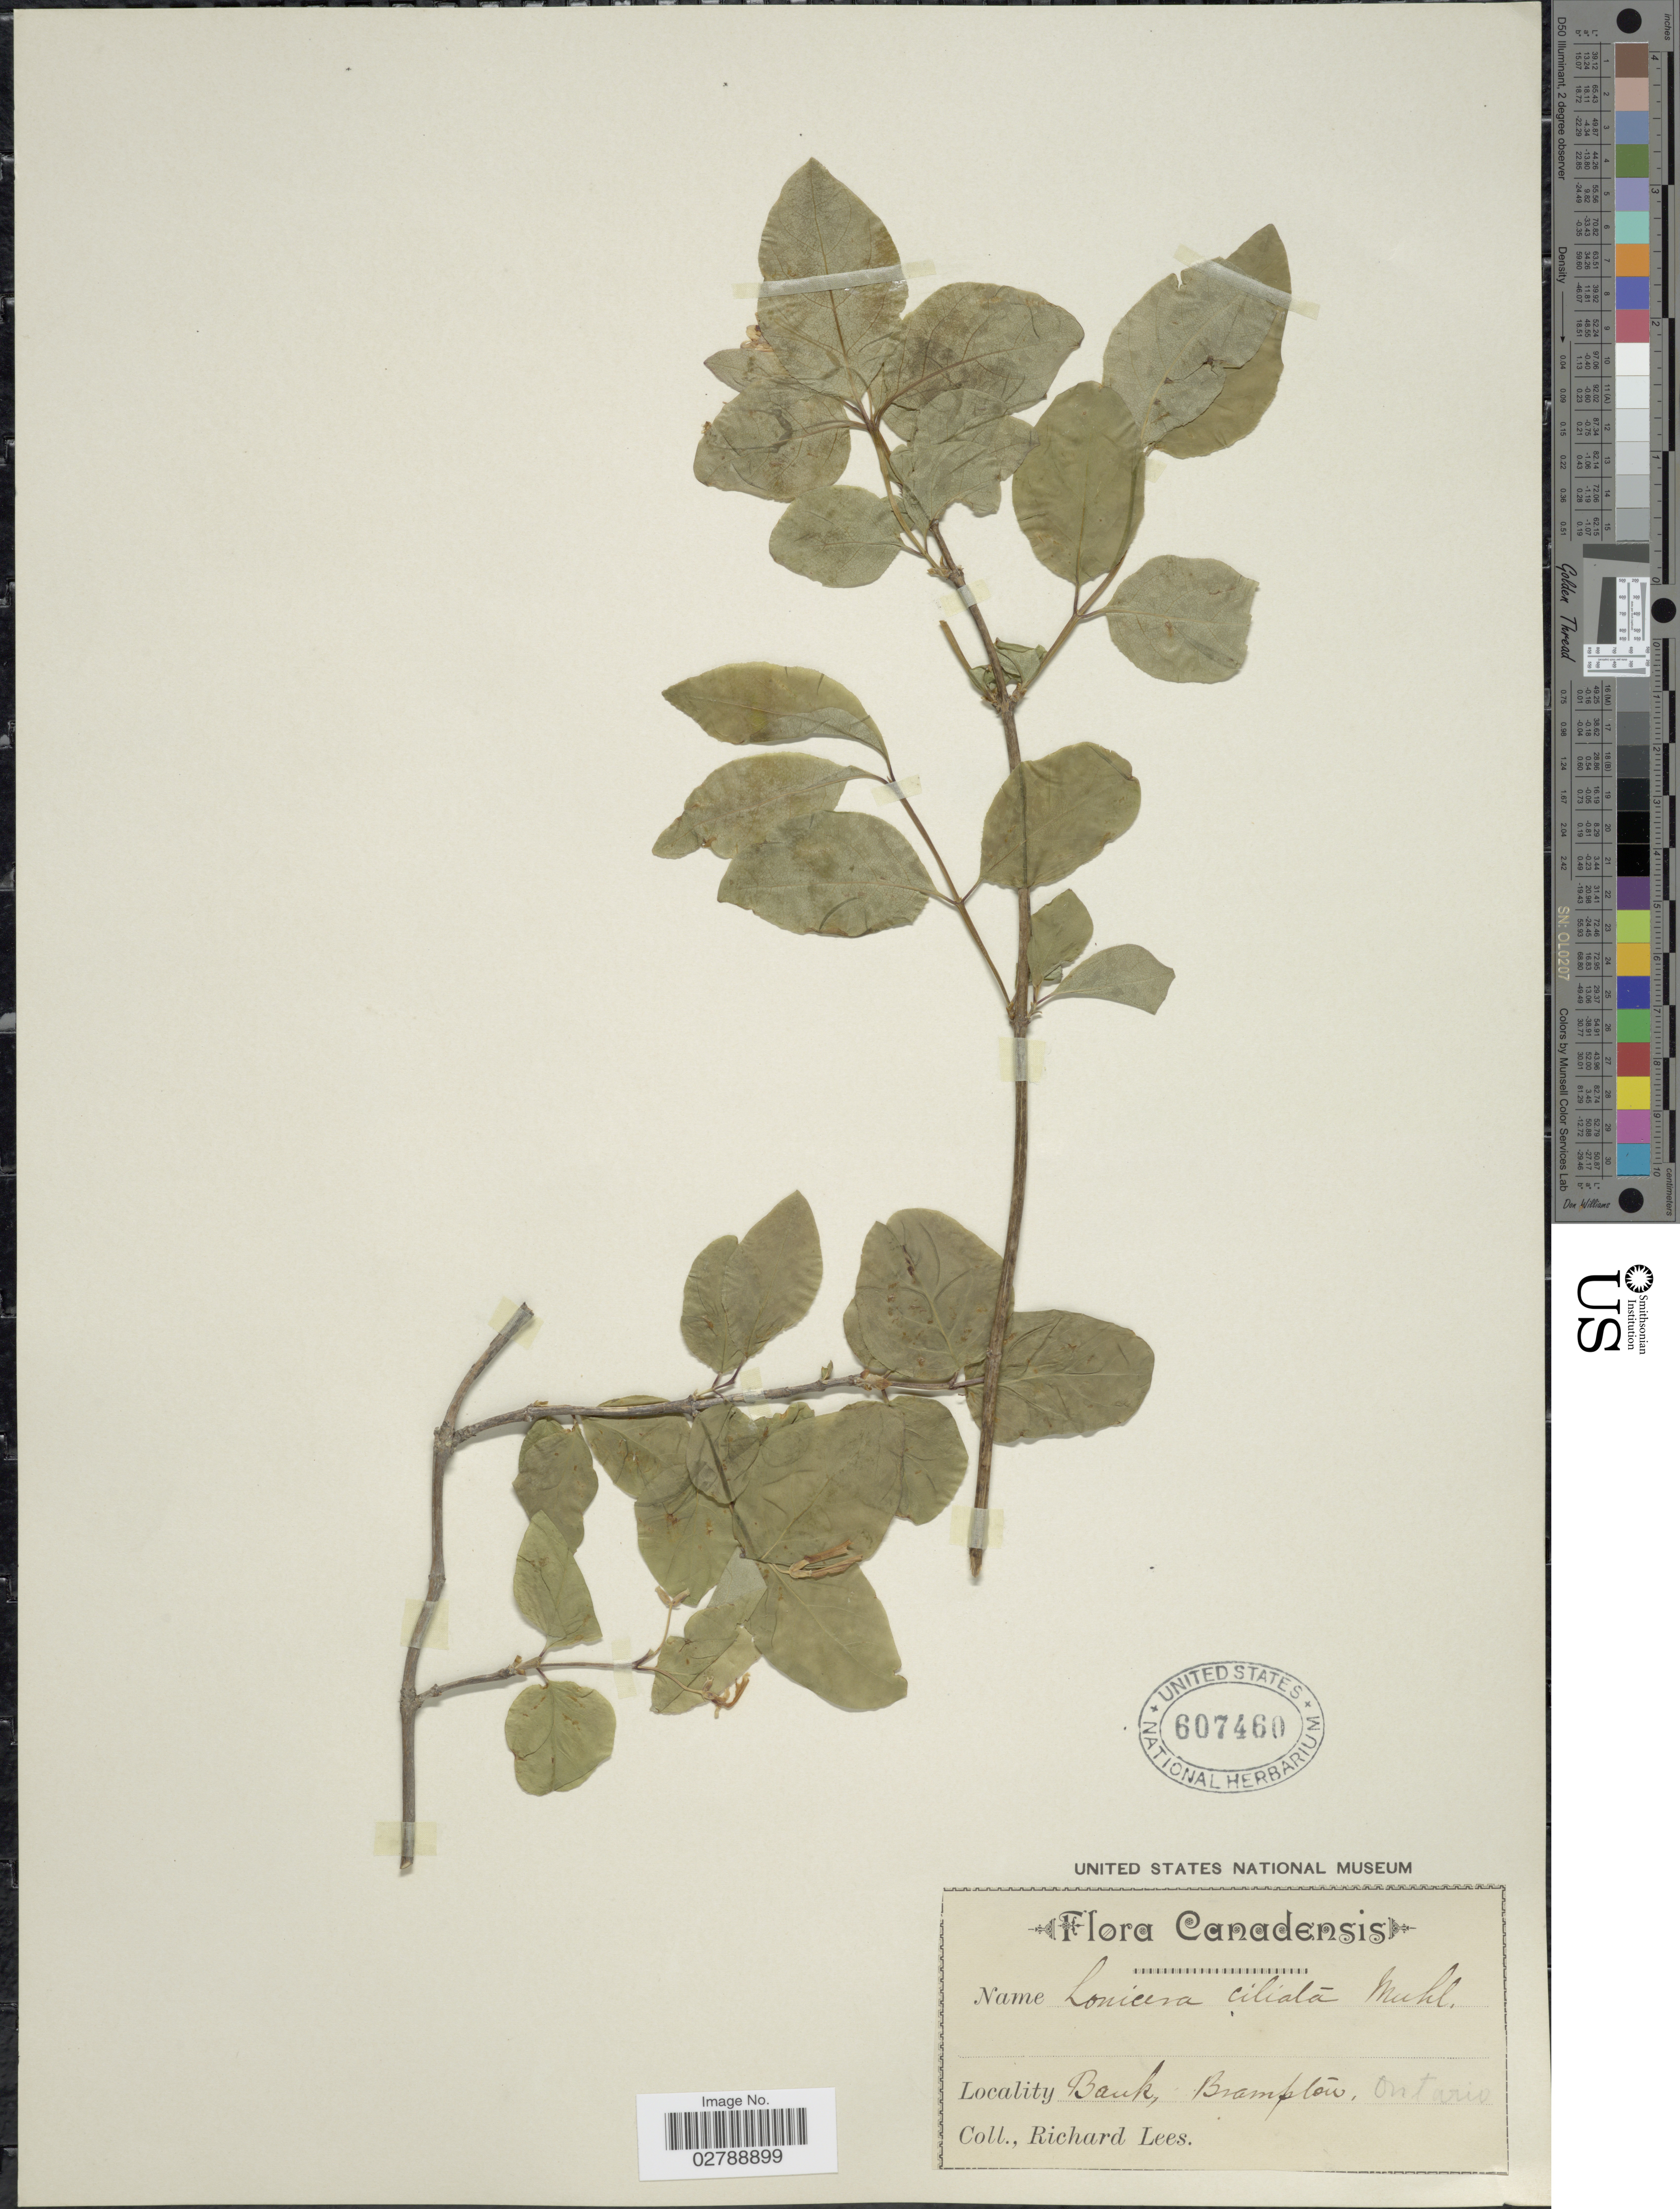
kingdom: Plantae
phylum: Tracheophyta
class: Magnoliopsida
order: Dipsacales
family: Caprifoliaceae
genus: Lonicera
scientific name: Lonicera canadensis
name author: Bartram & W. Bartram ex Marshall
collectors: R. Lees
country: Canada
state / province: Ontario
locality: Bank, Brampton.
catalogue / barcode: US 607460